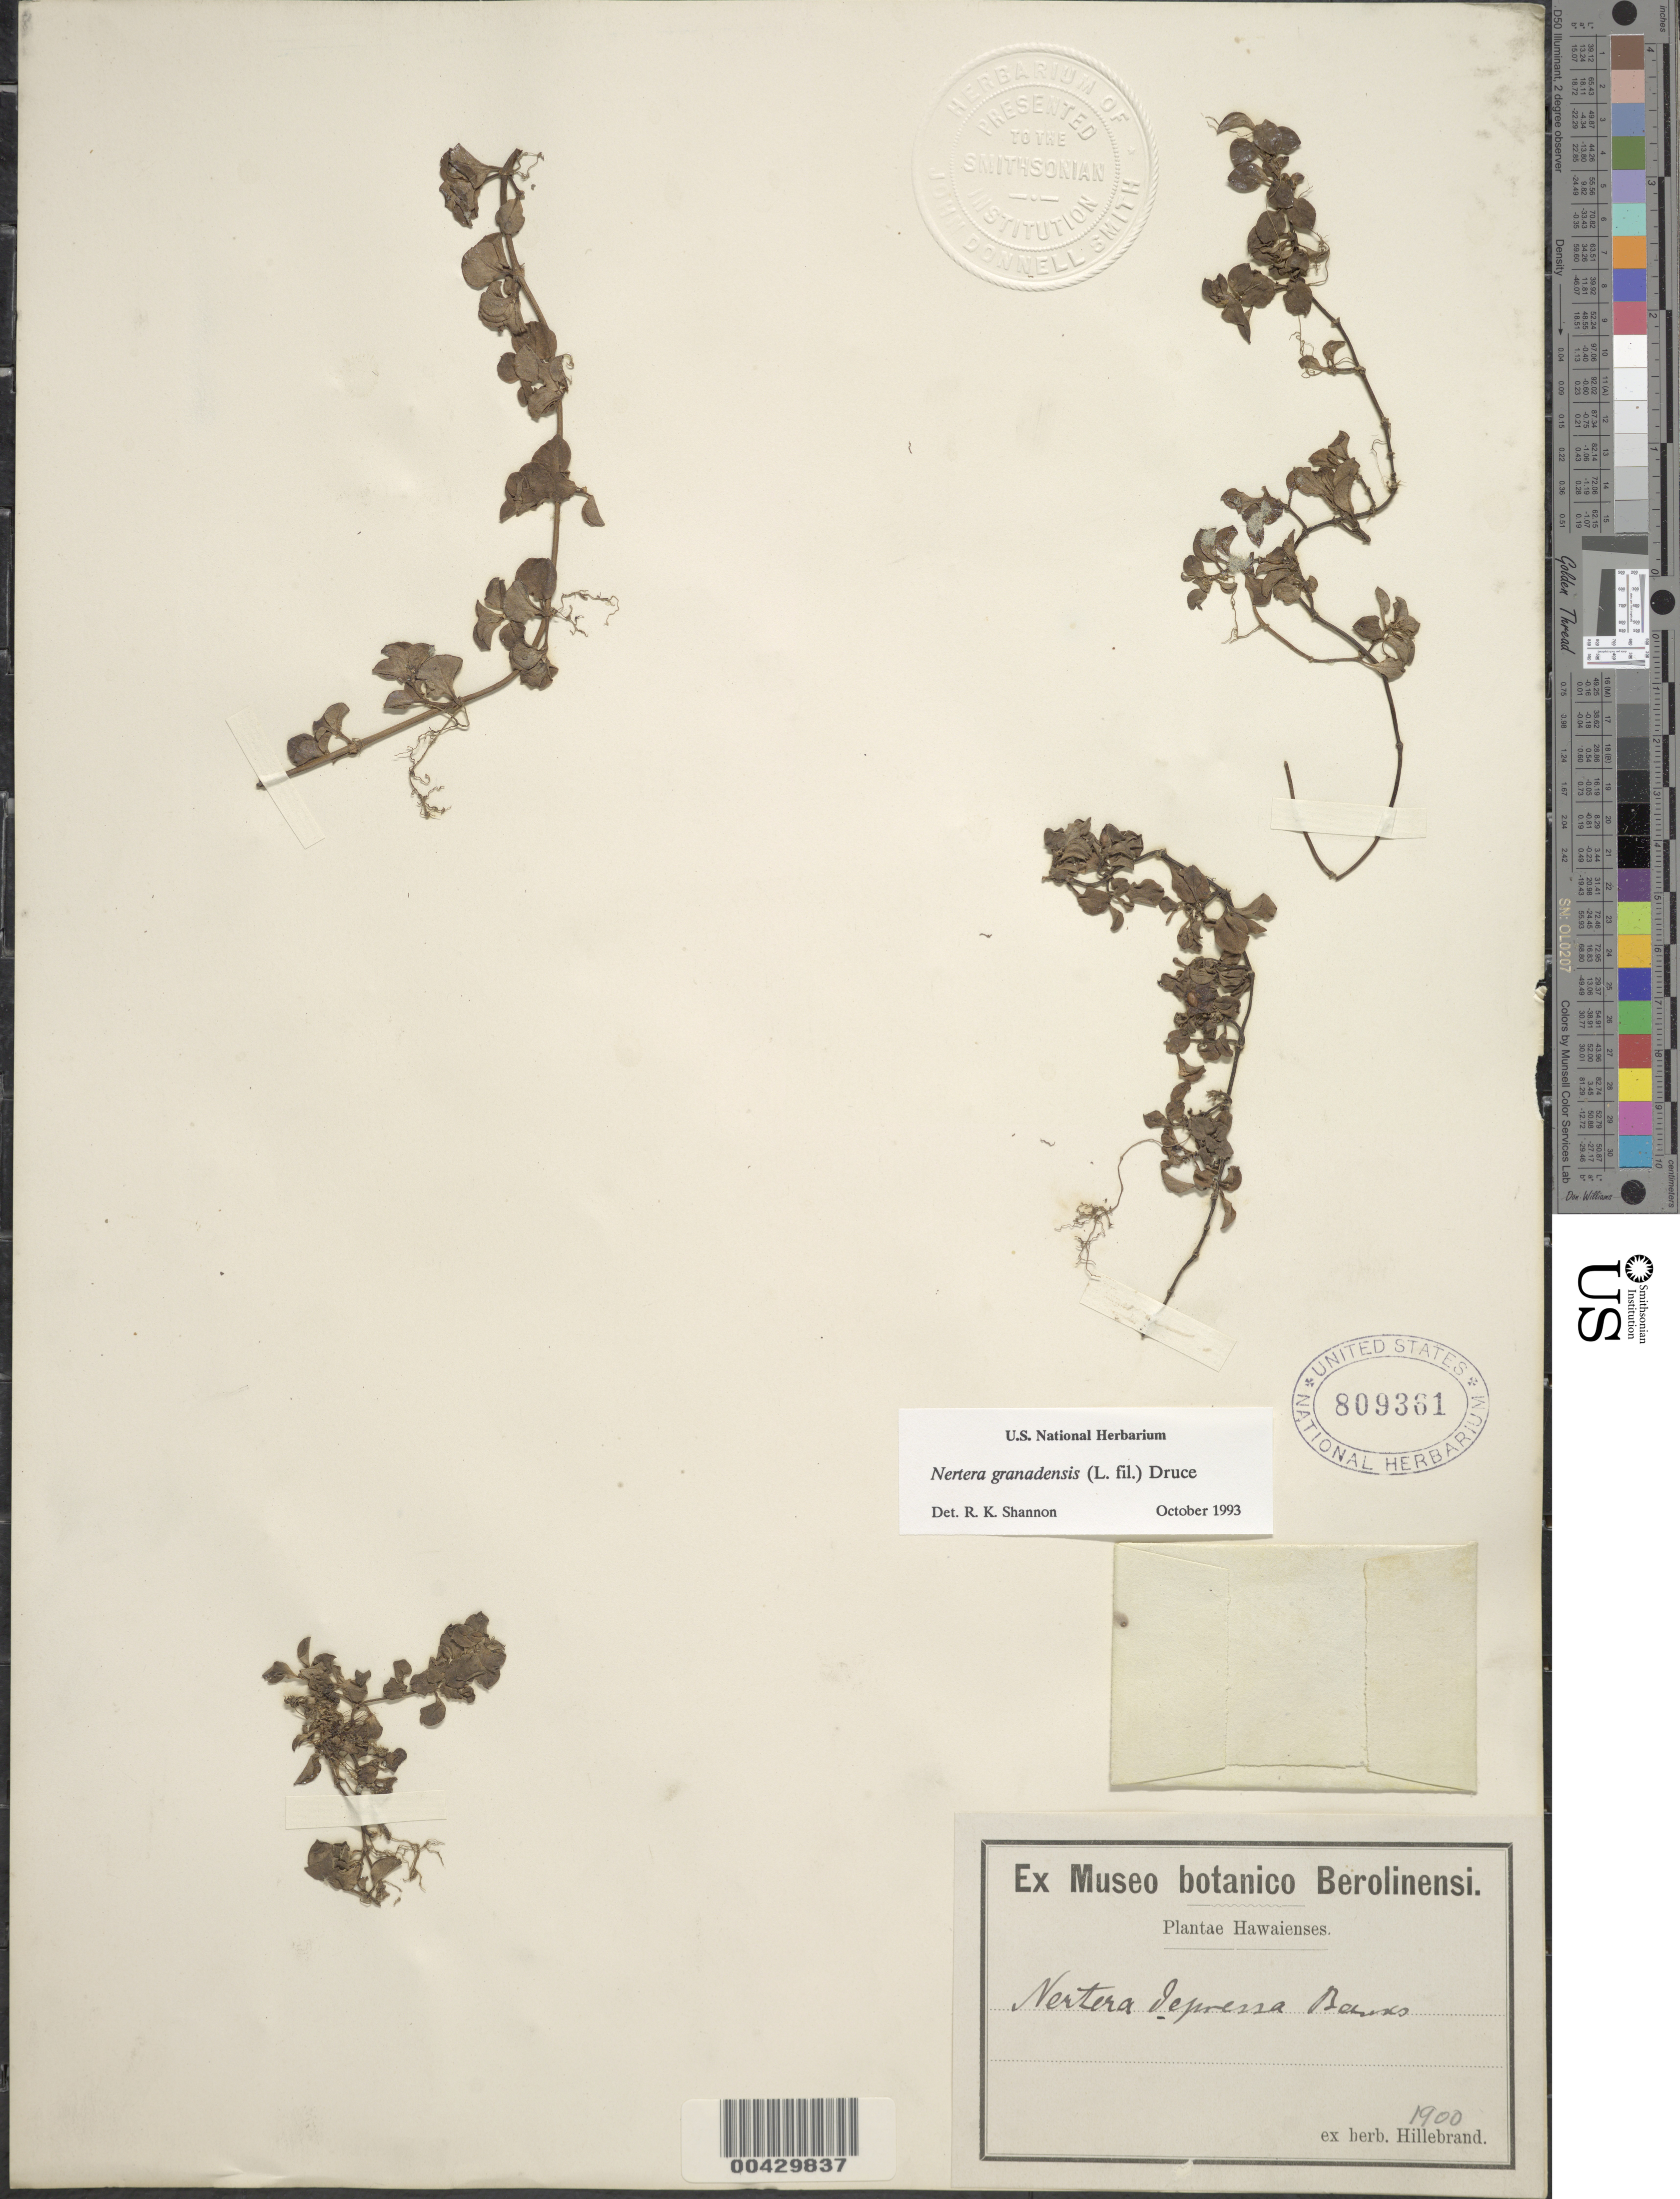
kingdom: Plantae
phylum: Tracheophyta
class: Magnoliopsida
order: Gentianales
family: Rubiaceae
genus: Nertera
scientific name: Nertera granadensis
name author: (Mutis ex L. f.) Druce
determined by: Shannon, R. K., (UNITED STATES)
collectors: W. Hillebrand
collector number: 1900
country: United States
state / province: Hawaii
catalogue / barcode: US 809361